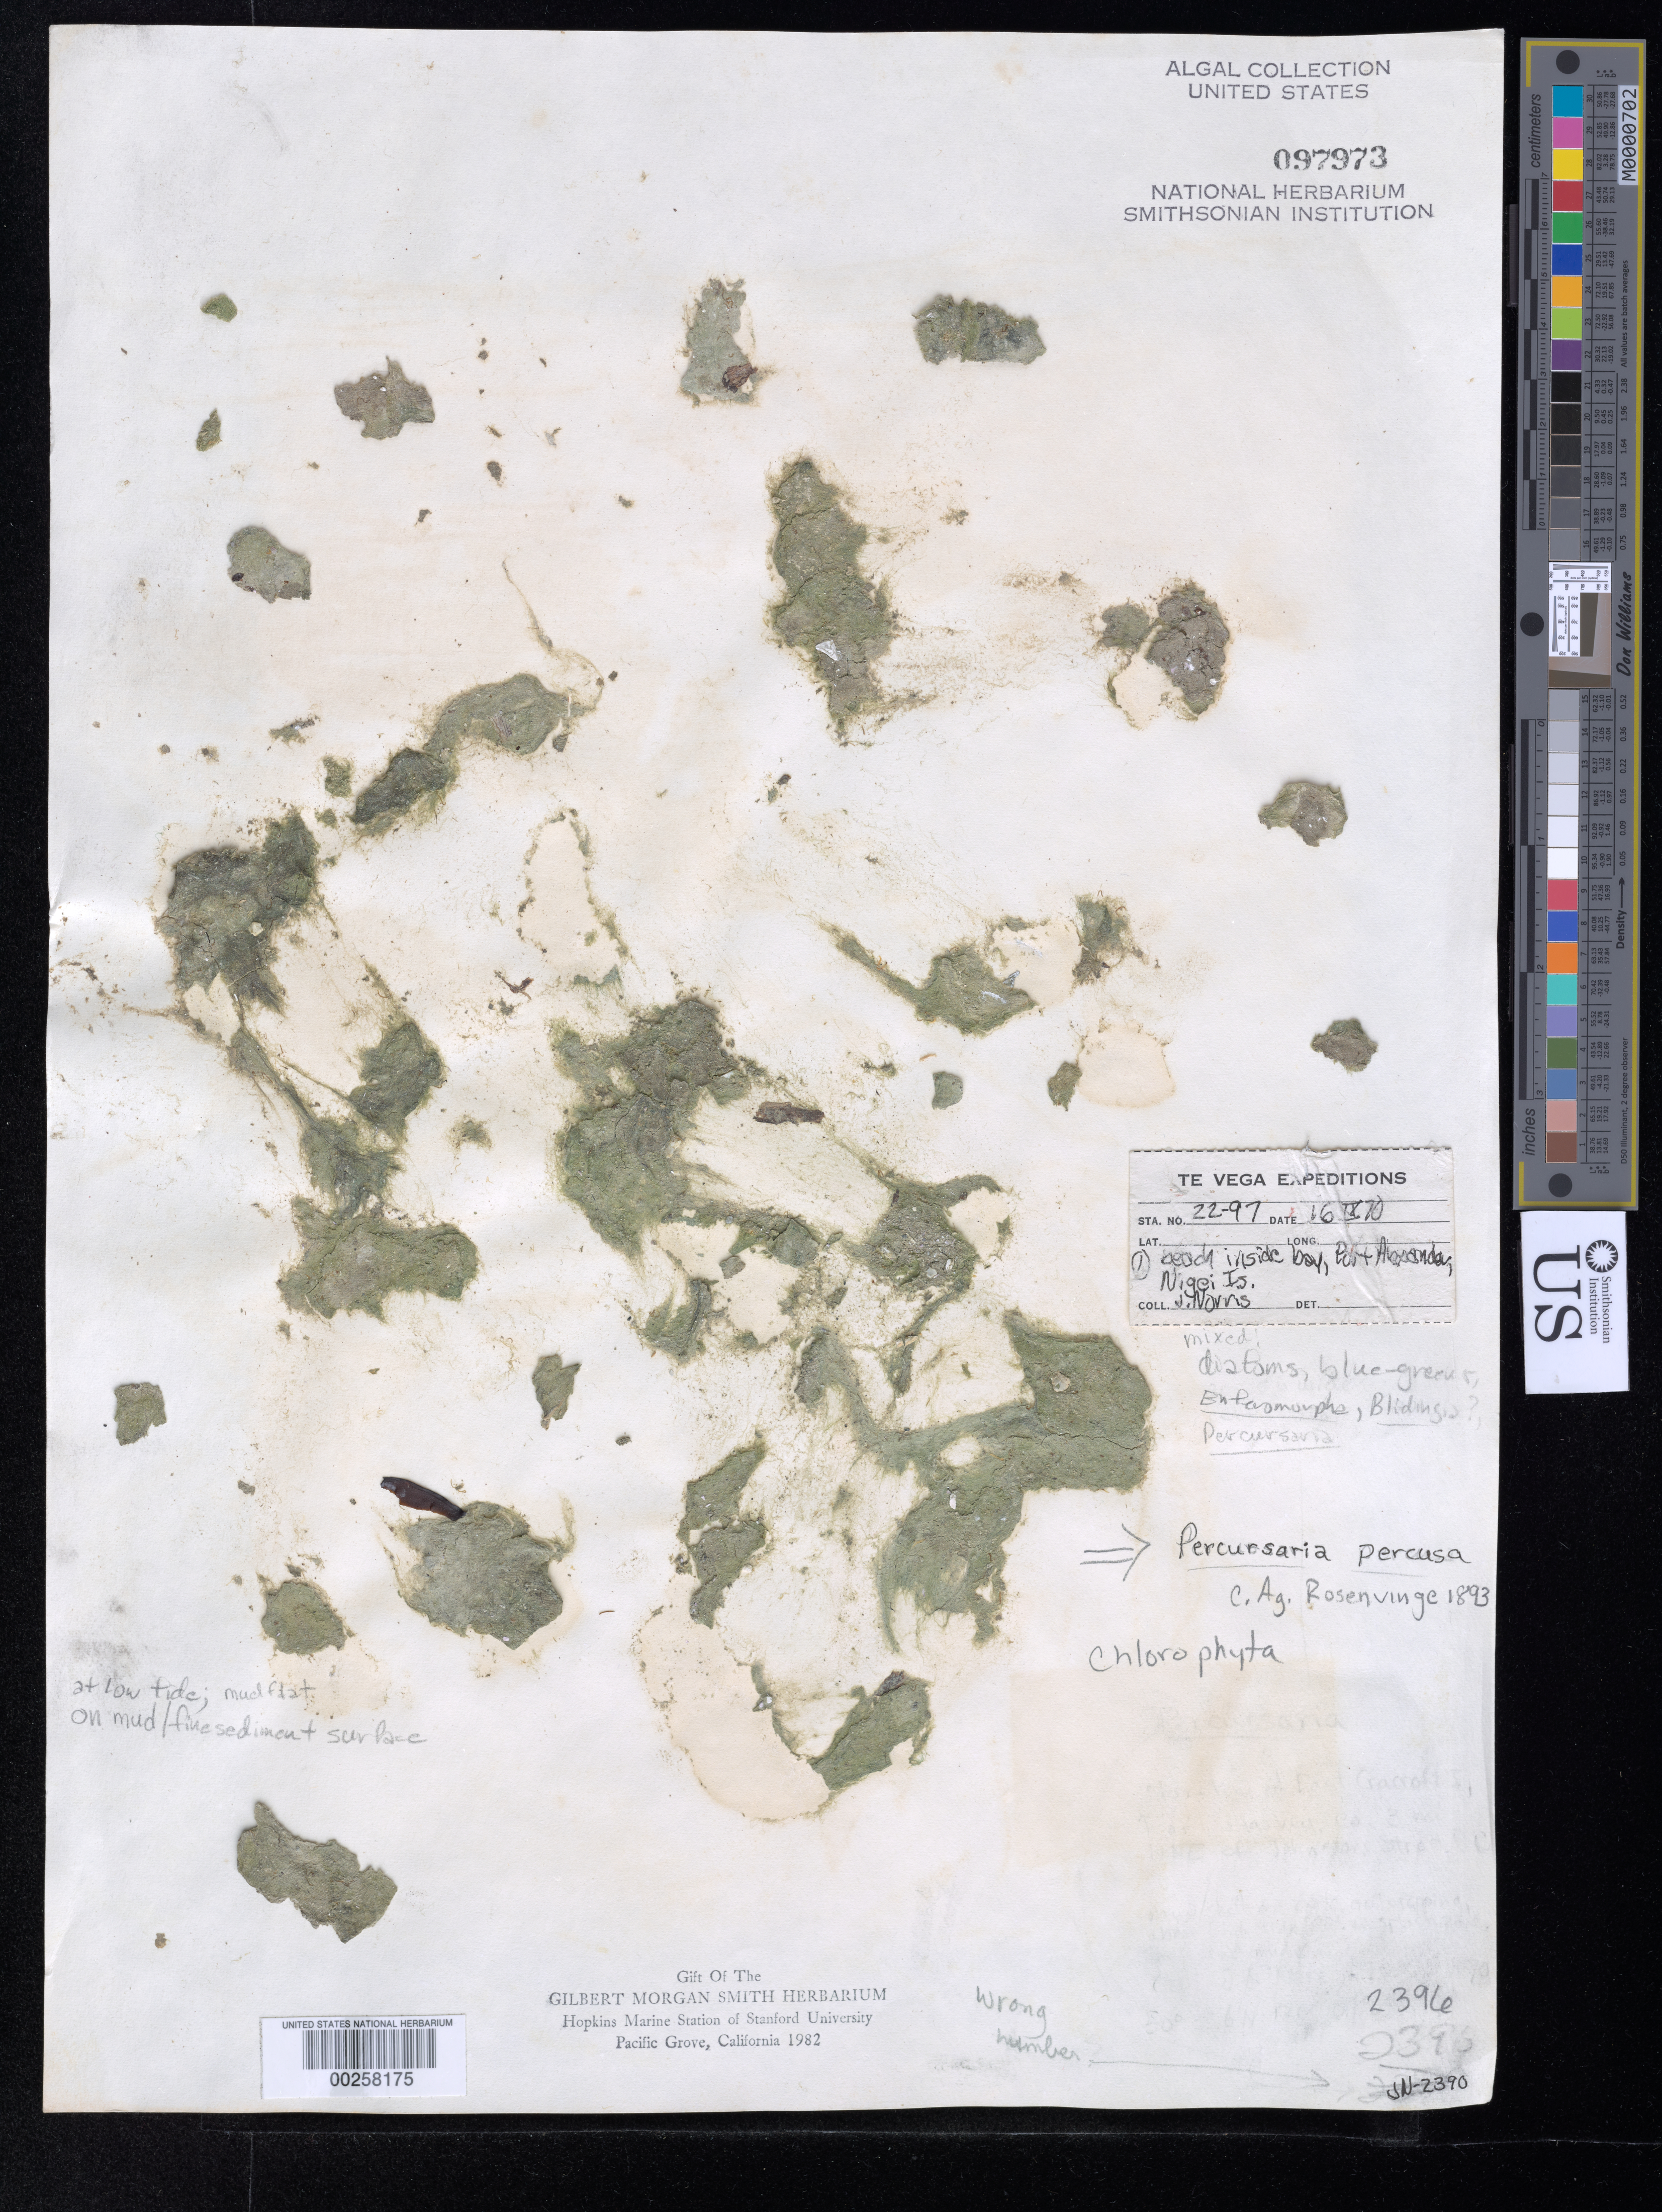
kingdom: Plantae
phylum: Chlorophyta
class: Ulvophyceae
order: Ulvales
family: Ulvaceae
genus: Percursaria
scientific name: Percursaria percursa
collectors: J. Norris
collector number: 22-97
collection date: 1970-09-16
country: Canada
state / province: British Columbia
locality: Te Vega Expeditions. Beach inside bay, Port Alexander, Nigei Is.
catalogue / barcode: US 97973